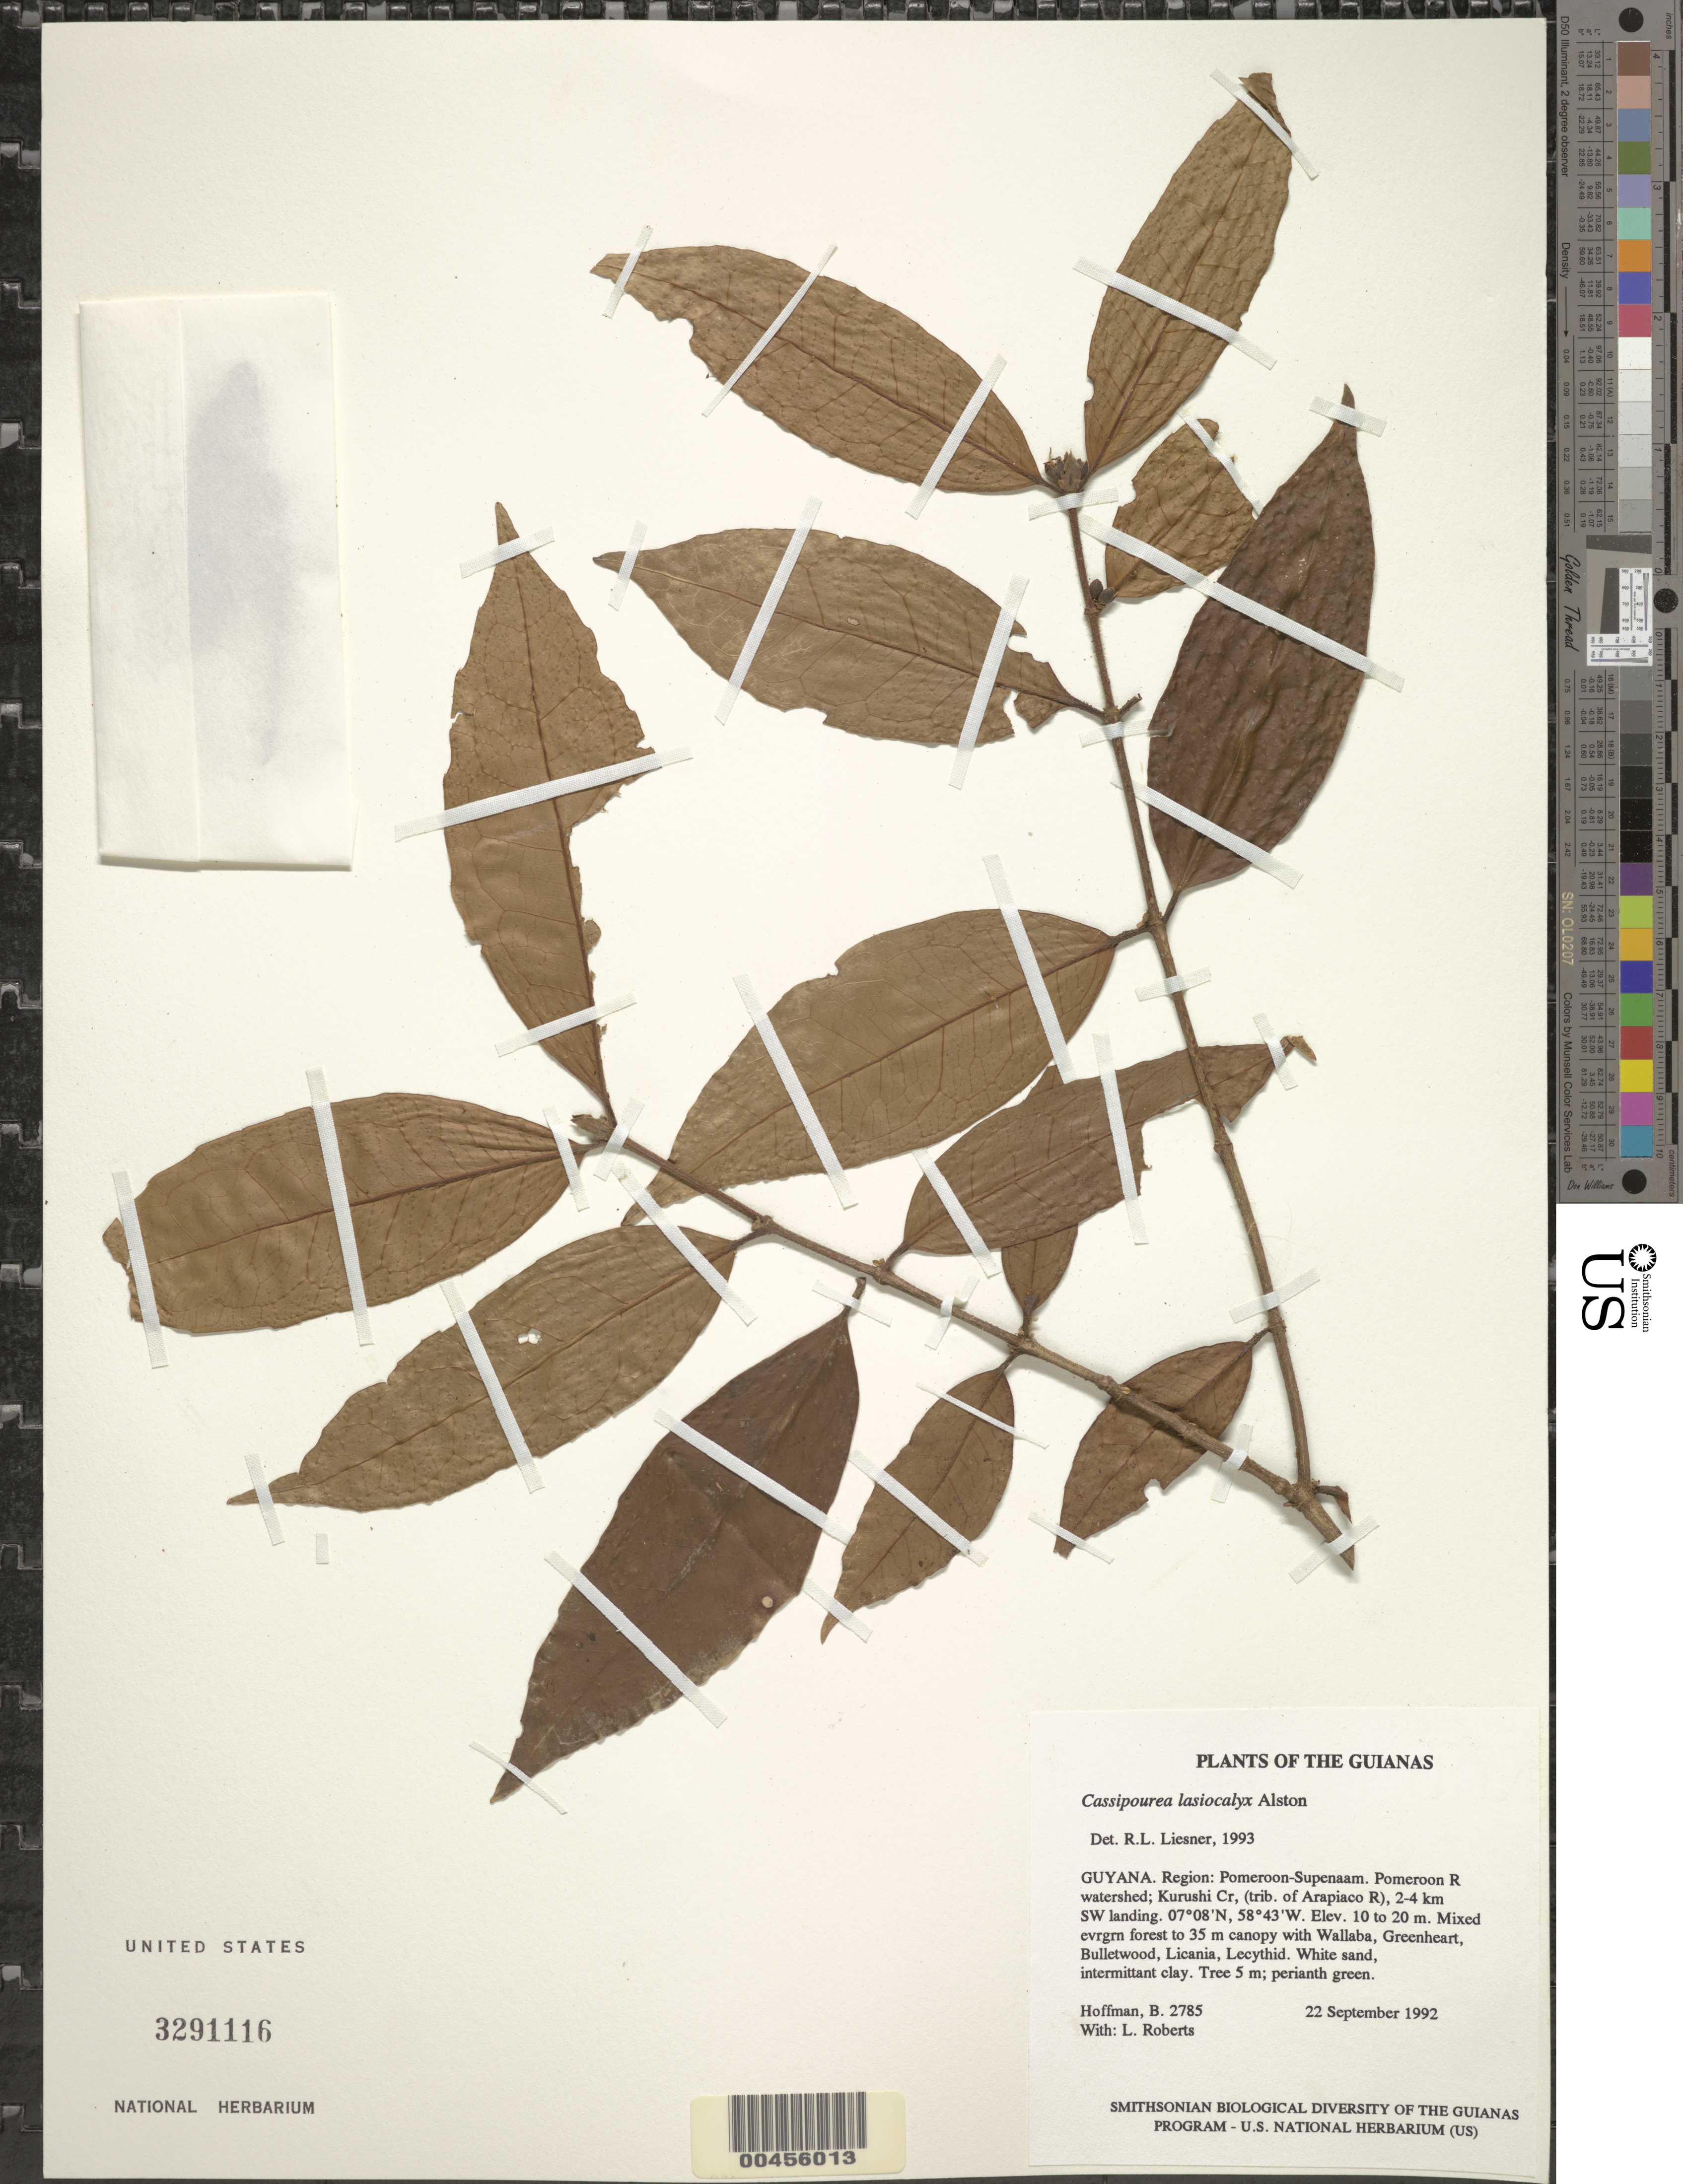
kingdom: Plantae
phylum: Tracheophyta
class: Magnoliopsida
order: Malpighiales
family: Rhizophoraceae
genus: Cassipourea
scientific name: Cassipourea lasiocalyx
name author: Alston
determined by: Liesner, R. L.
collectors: B. Hoffman & L. Roberts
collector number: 2785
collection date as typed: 22 September 1992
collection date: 1992-09-22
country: Guyana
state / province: Pomeroon-Supenaam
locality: Pomeroon River watershed; Kurushi Creek, (tributary of Arapiaco R), 2-4 km SW of landing along logging road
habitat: Mixed evrgrn forest to 35 m canopy with Wallaba, Greenheart, Bulletwood, Licania, Lecythid. White sand, intermittant clay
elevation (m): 10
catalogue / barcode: US 3291116